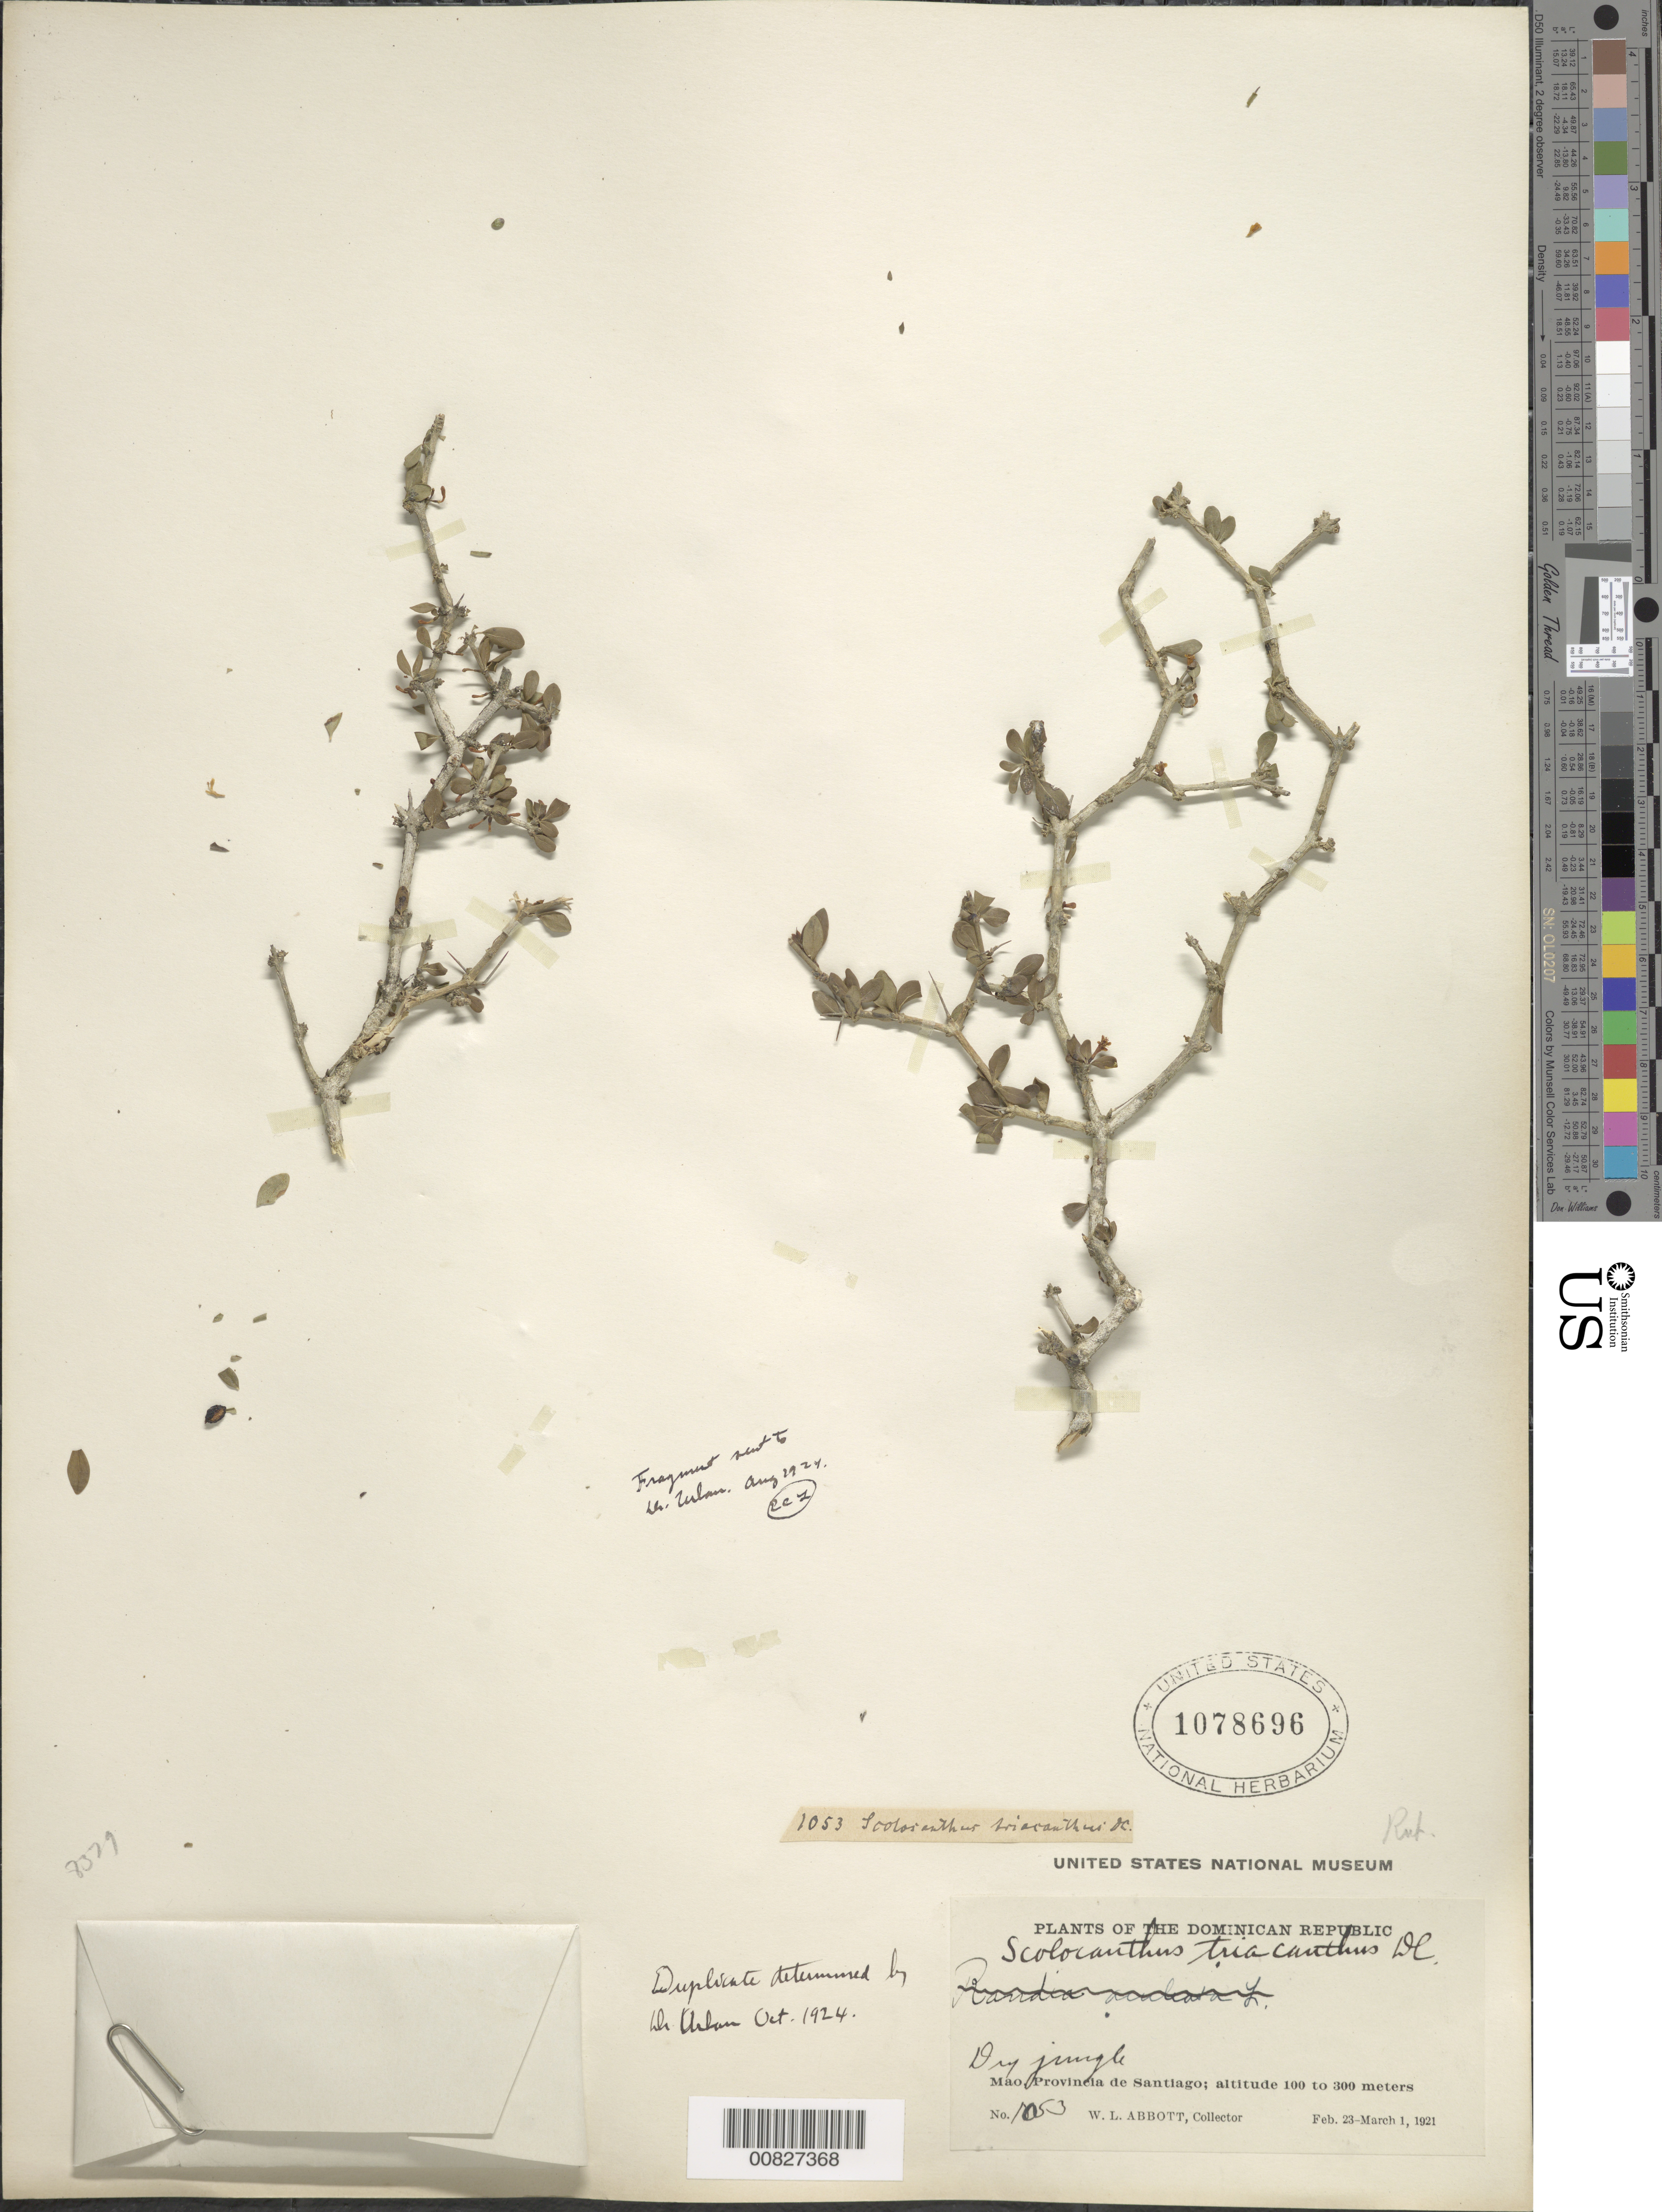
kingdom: Plantae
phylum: Tracheophyta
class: Magnoliopsida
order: Gentianales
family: Rubiaceae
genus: Scolosanthus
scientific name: Scolosanthus triacanthus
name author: (Spreng.) DC.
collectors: W. L. Abbott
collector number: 1053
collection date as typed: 23 Feb 1921 to 01 Mar 1921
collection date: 1921-02-23/1921-03-01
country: Dominican Republic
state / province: Santiago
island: Hispaniola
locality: Mao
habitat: Dry jungle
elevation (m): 100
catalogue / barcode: US 1078696